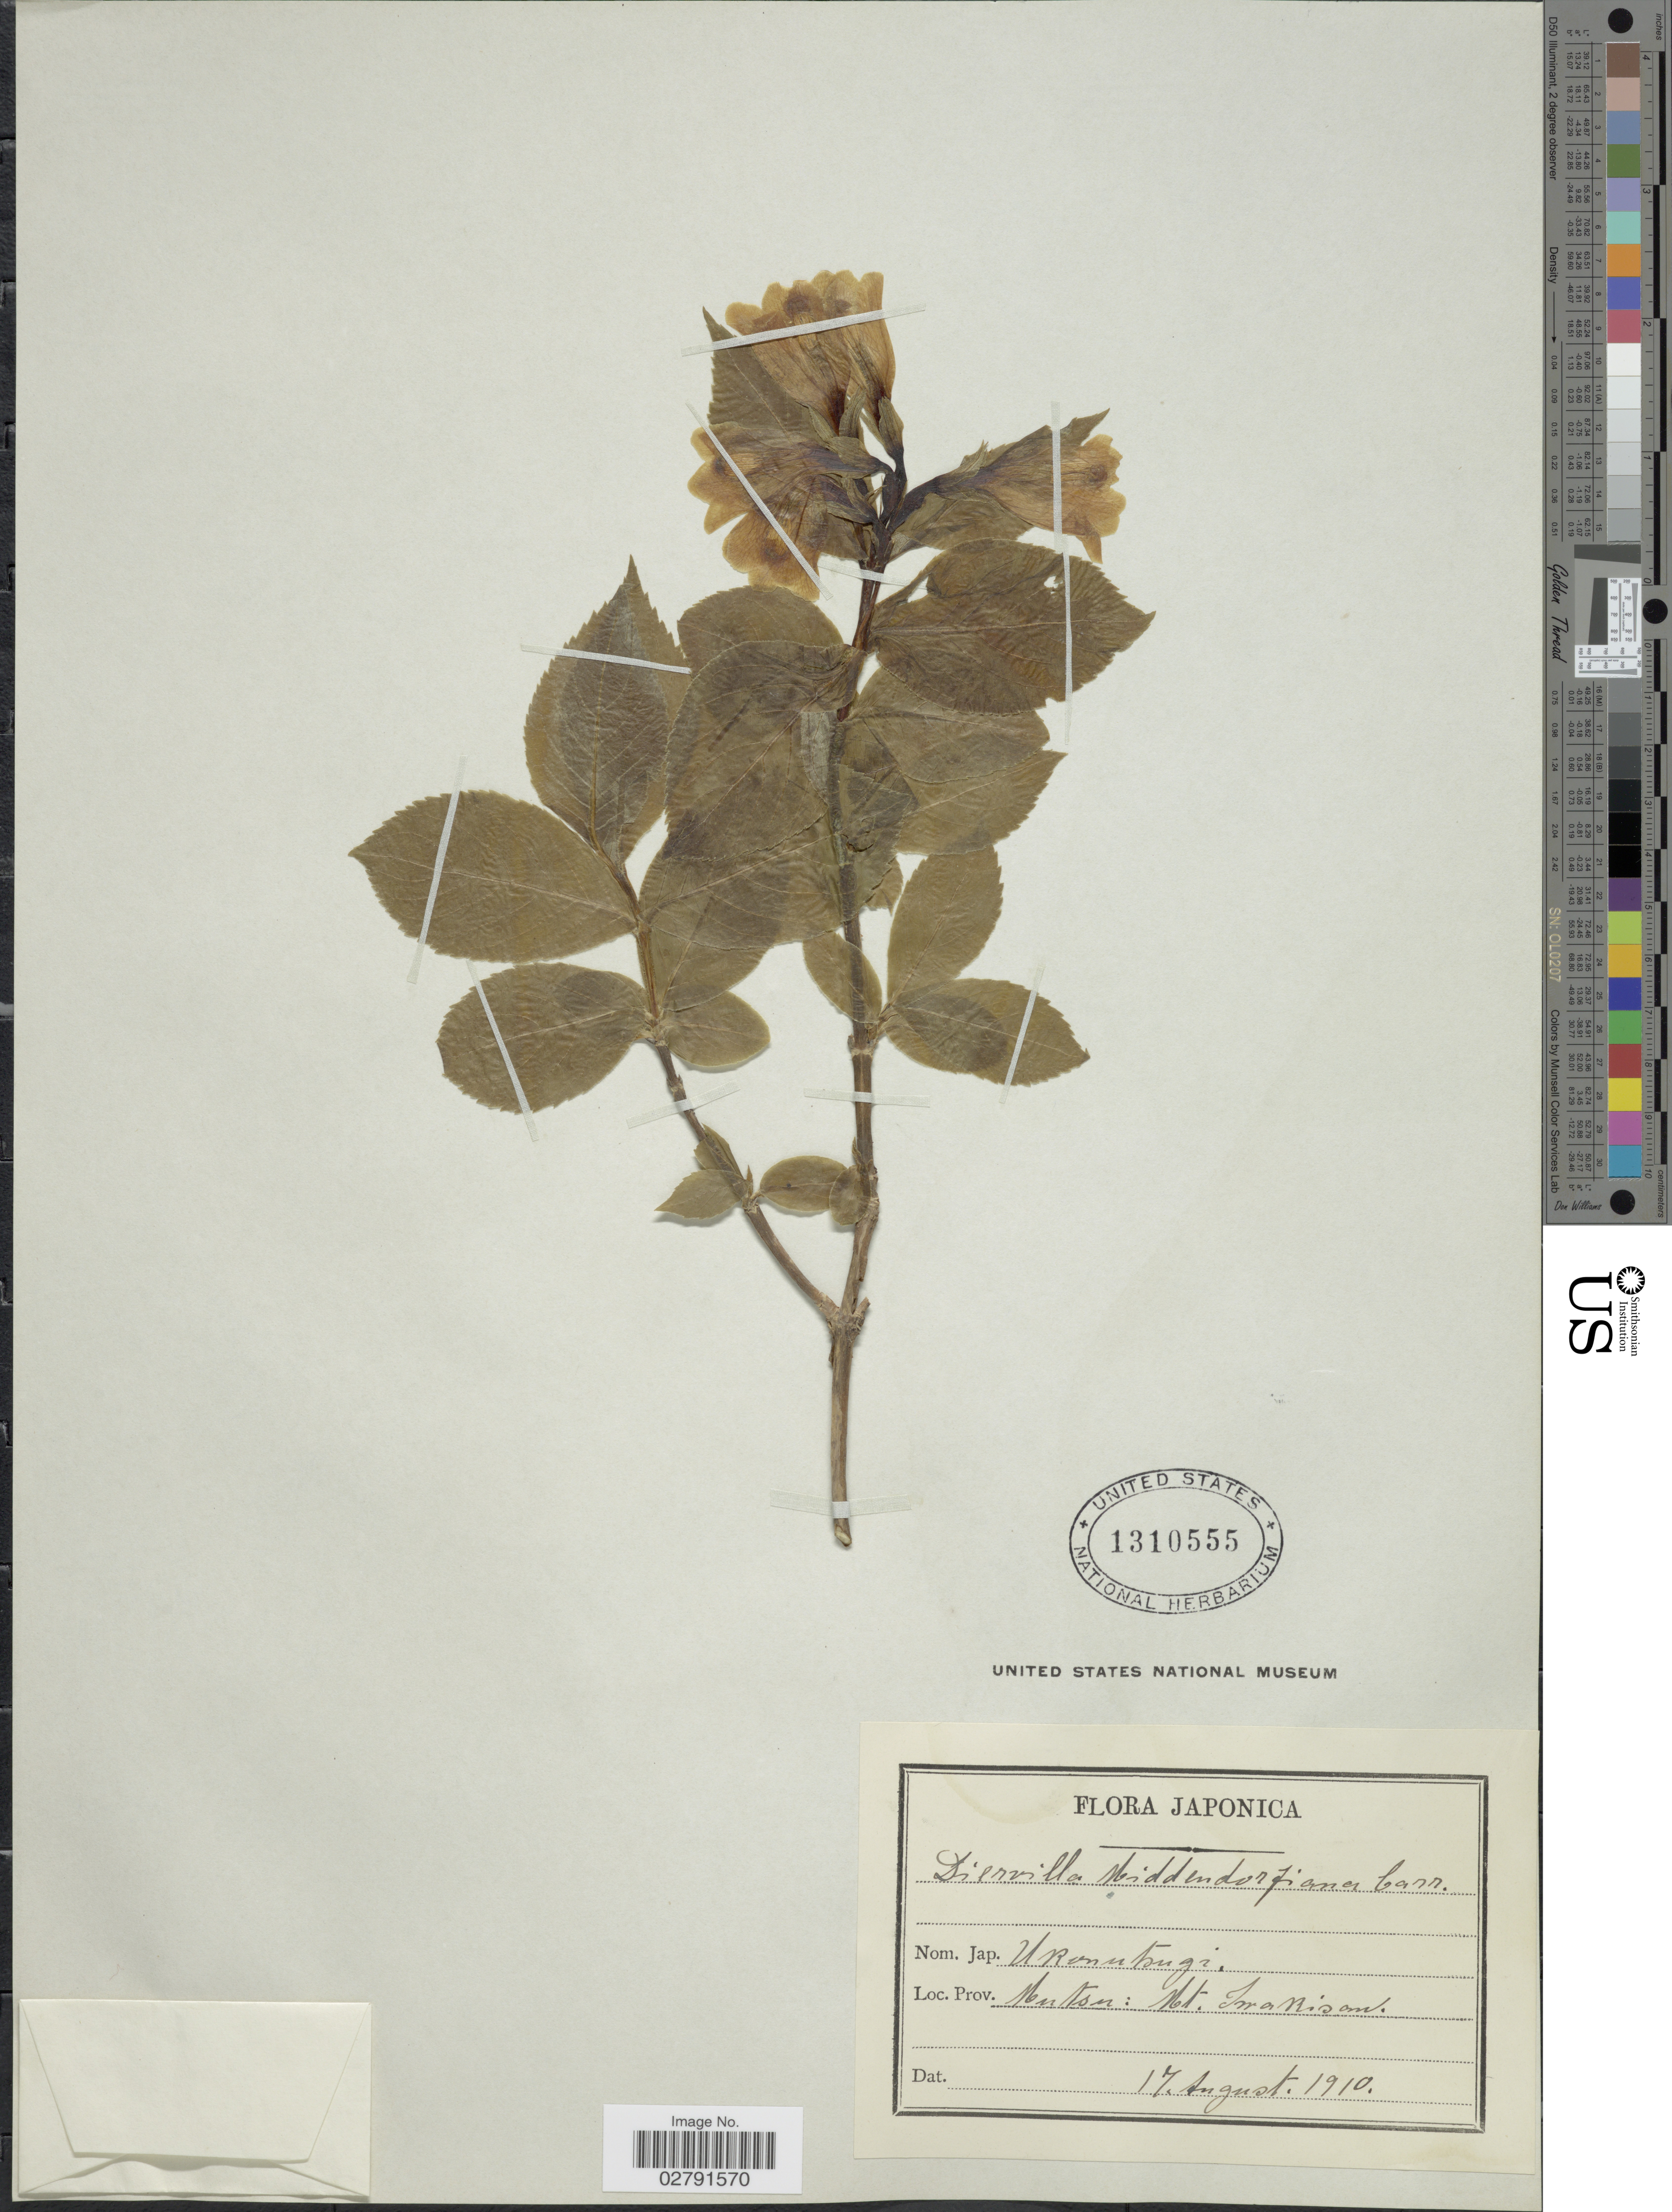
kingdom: Plantae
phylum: Tracheophyta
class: Magnoliopsida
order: Dipsacales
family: Caprifoliaceae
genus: Diervilla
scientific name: Diervilla middendorfiana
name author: Carrière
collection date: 1910-08-17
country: Japan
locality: Mutsu: Mt. Iwakisan.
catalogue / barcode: US 1310555